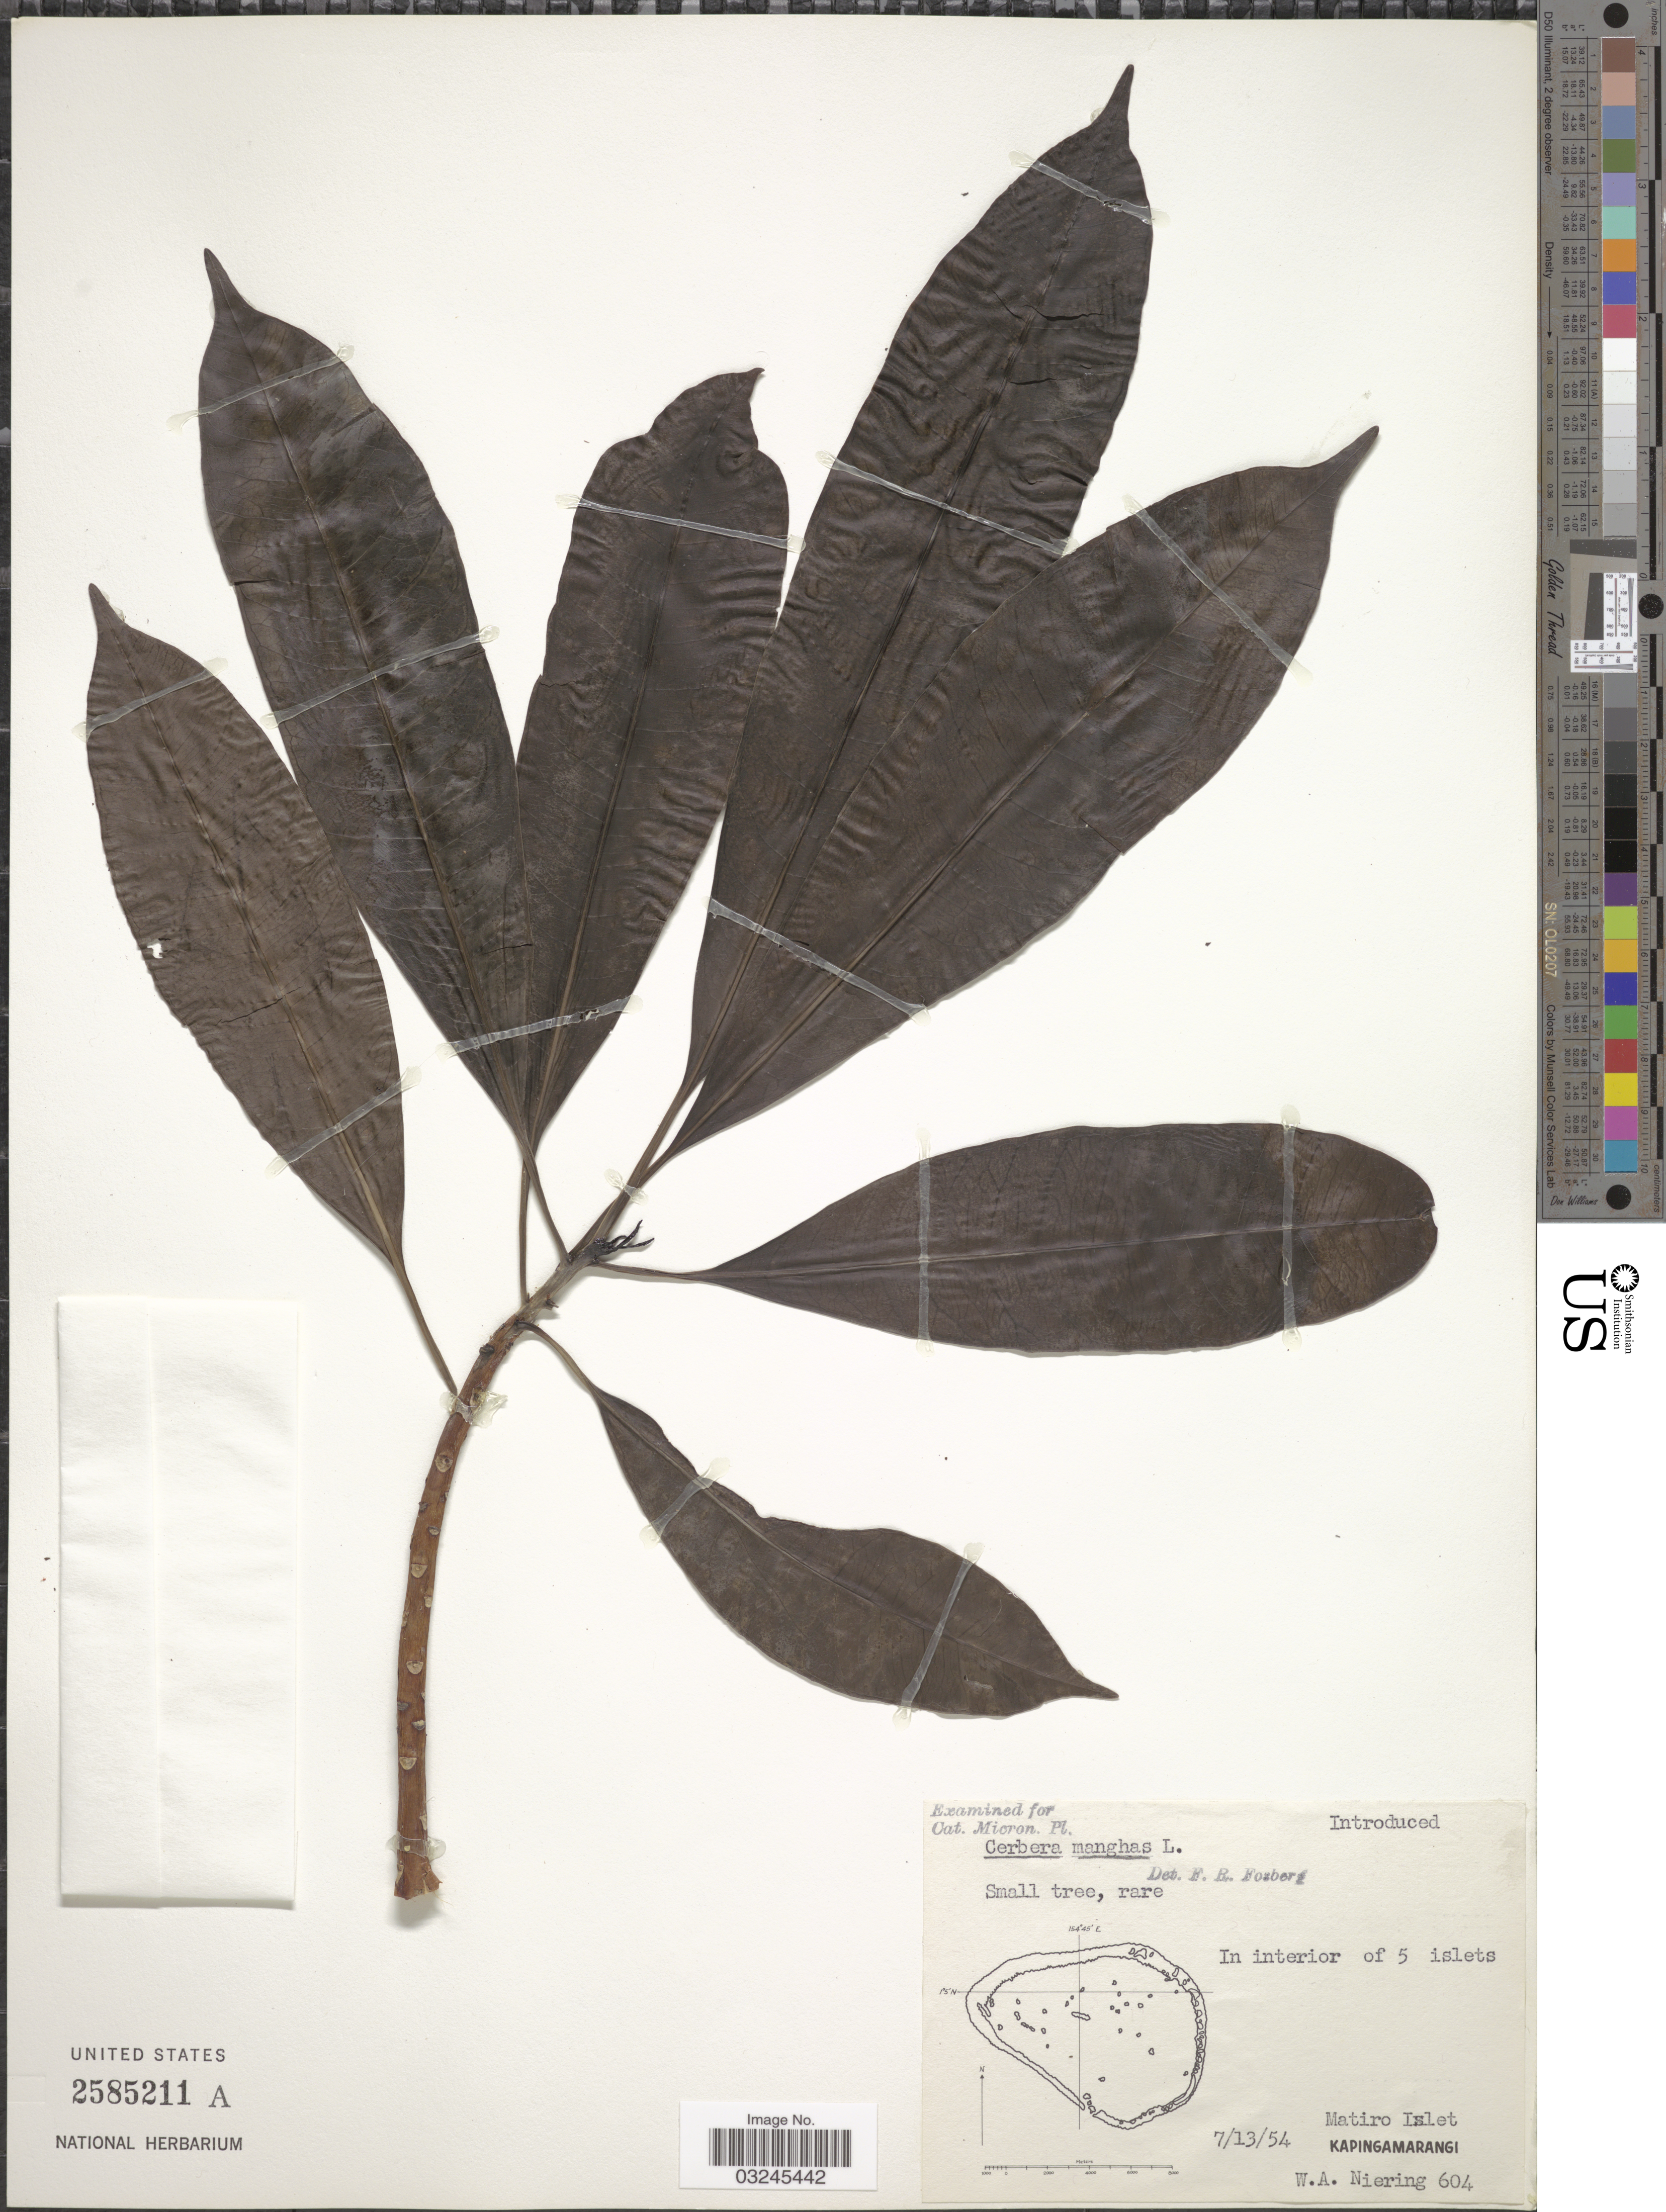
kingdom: Plantae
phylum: Tracheophyta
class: Magnoliopsida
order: Gentianales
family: Apocynaceae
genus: Cerbera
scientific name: Cerbera manghas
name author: L.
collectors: W. Niering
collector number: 604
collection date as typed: Transcribed d/m/y: 13/7/54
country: Micronesia, Federated States of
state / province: Pohnpei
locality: Matiro Islet. Kapingamarangi.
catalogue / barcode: US 2585211A